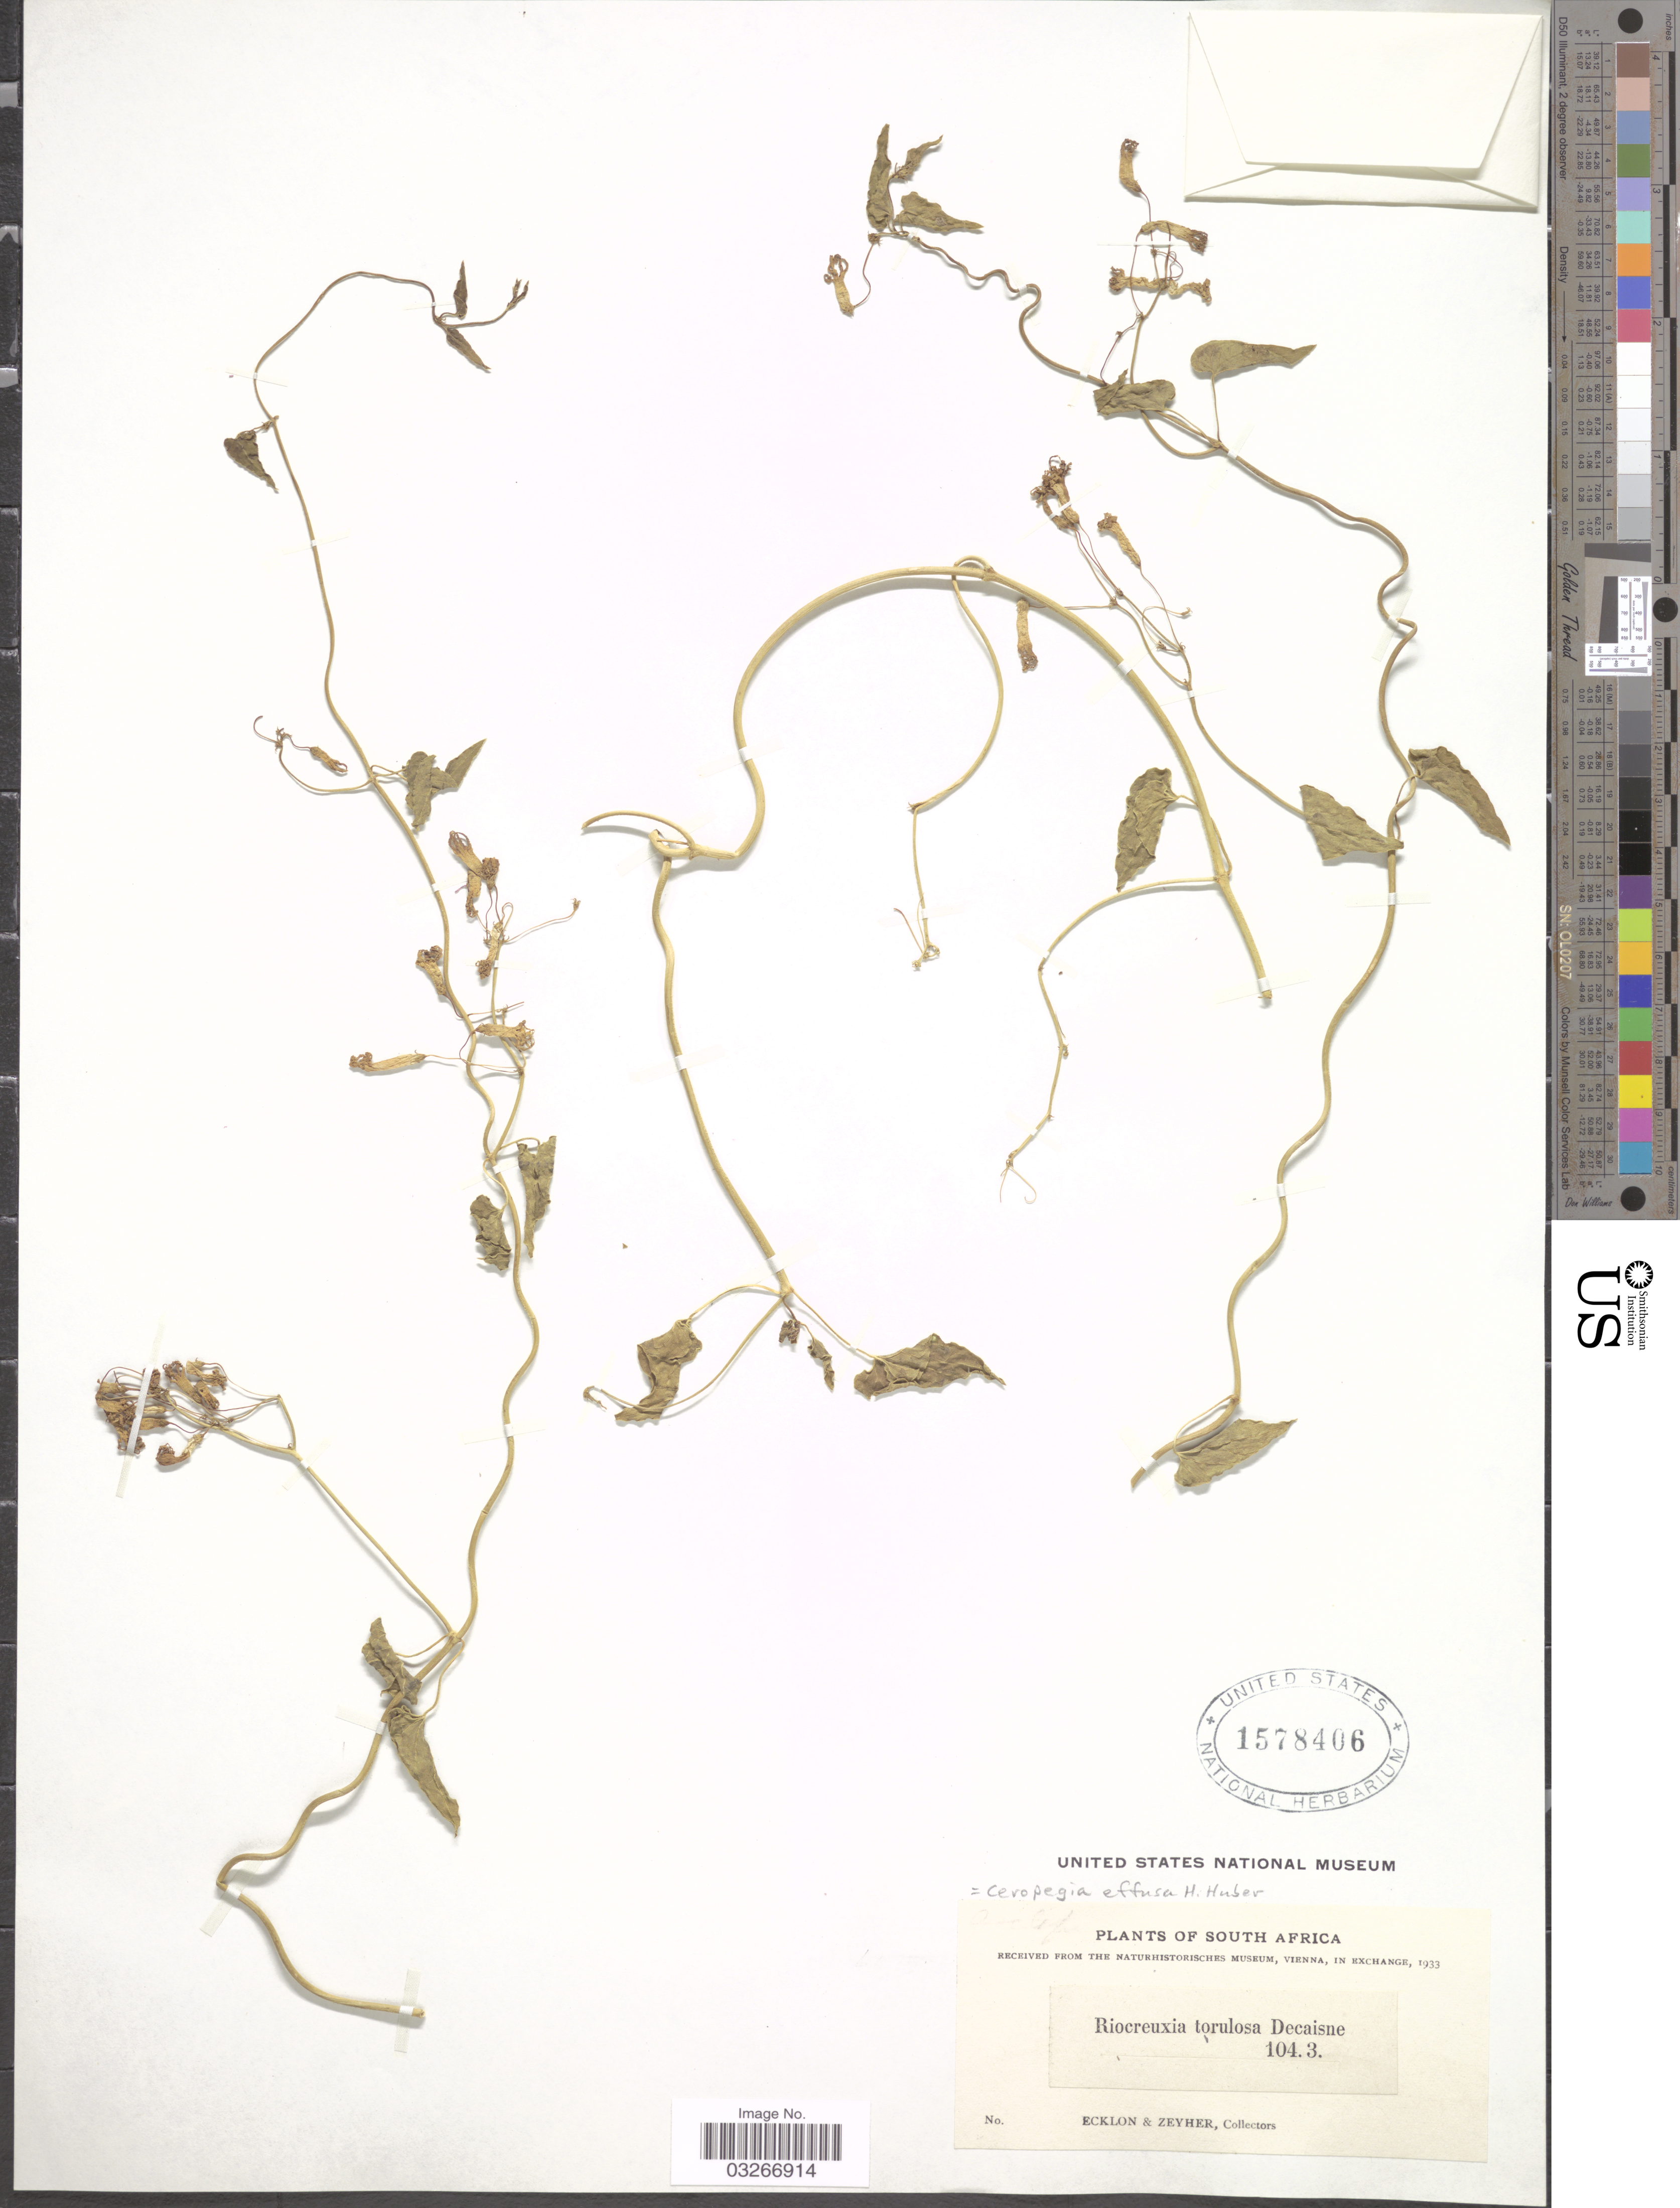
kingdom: Plantae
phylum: Tracheophyta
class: Magnoliopsida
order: Gentianales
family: Apocynaceae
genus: Ceropegia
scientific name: Ceropegia effusa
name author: Huber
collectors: -. Ecklon & -. Zeyher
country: South Africa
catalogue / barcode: US 1578406